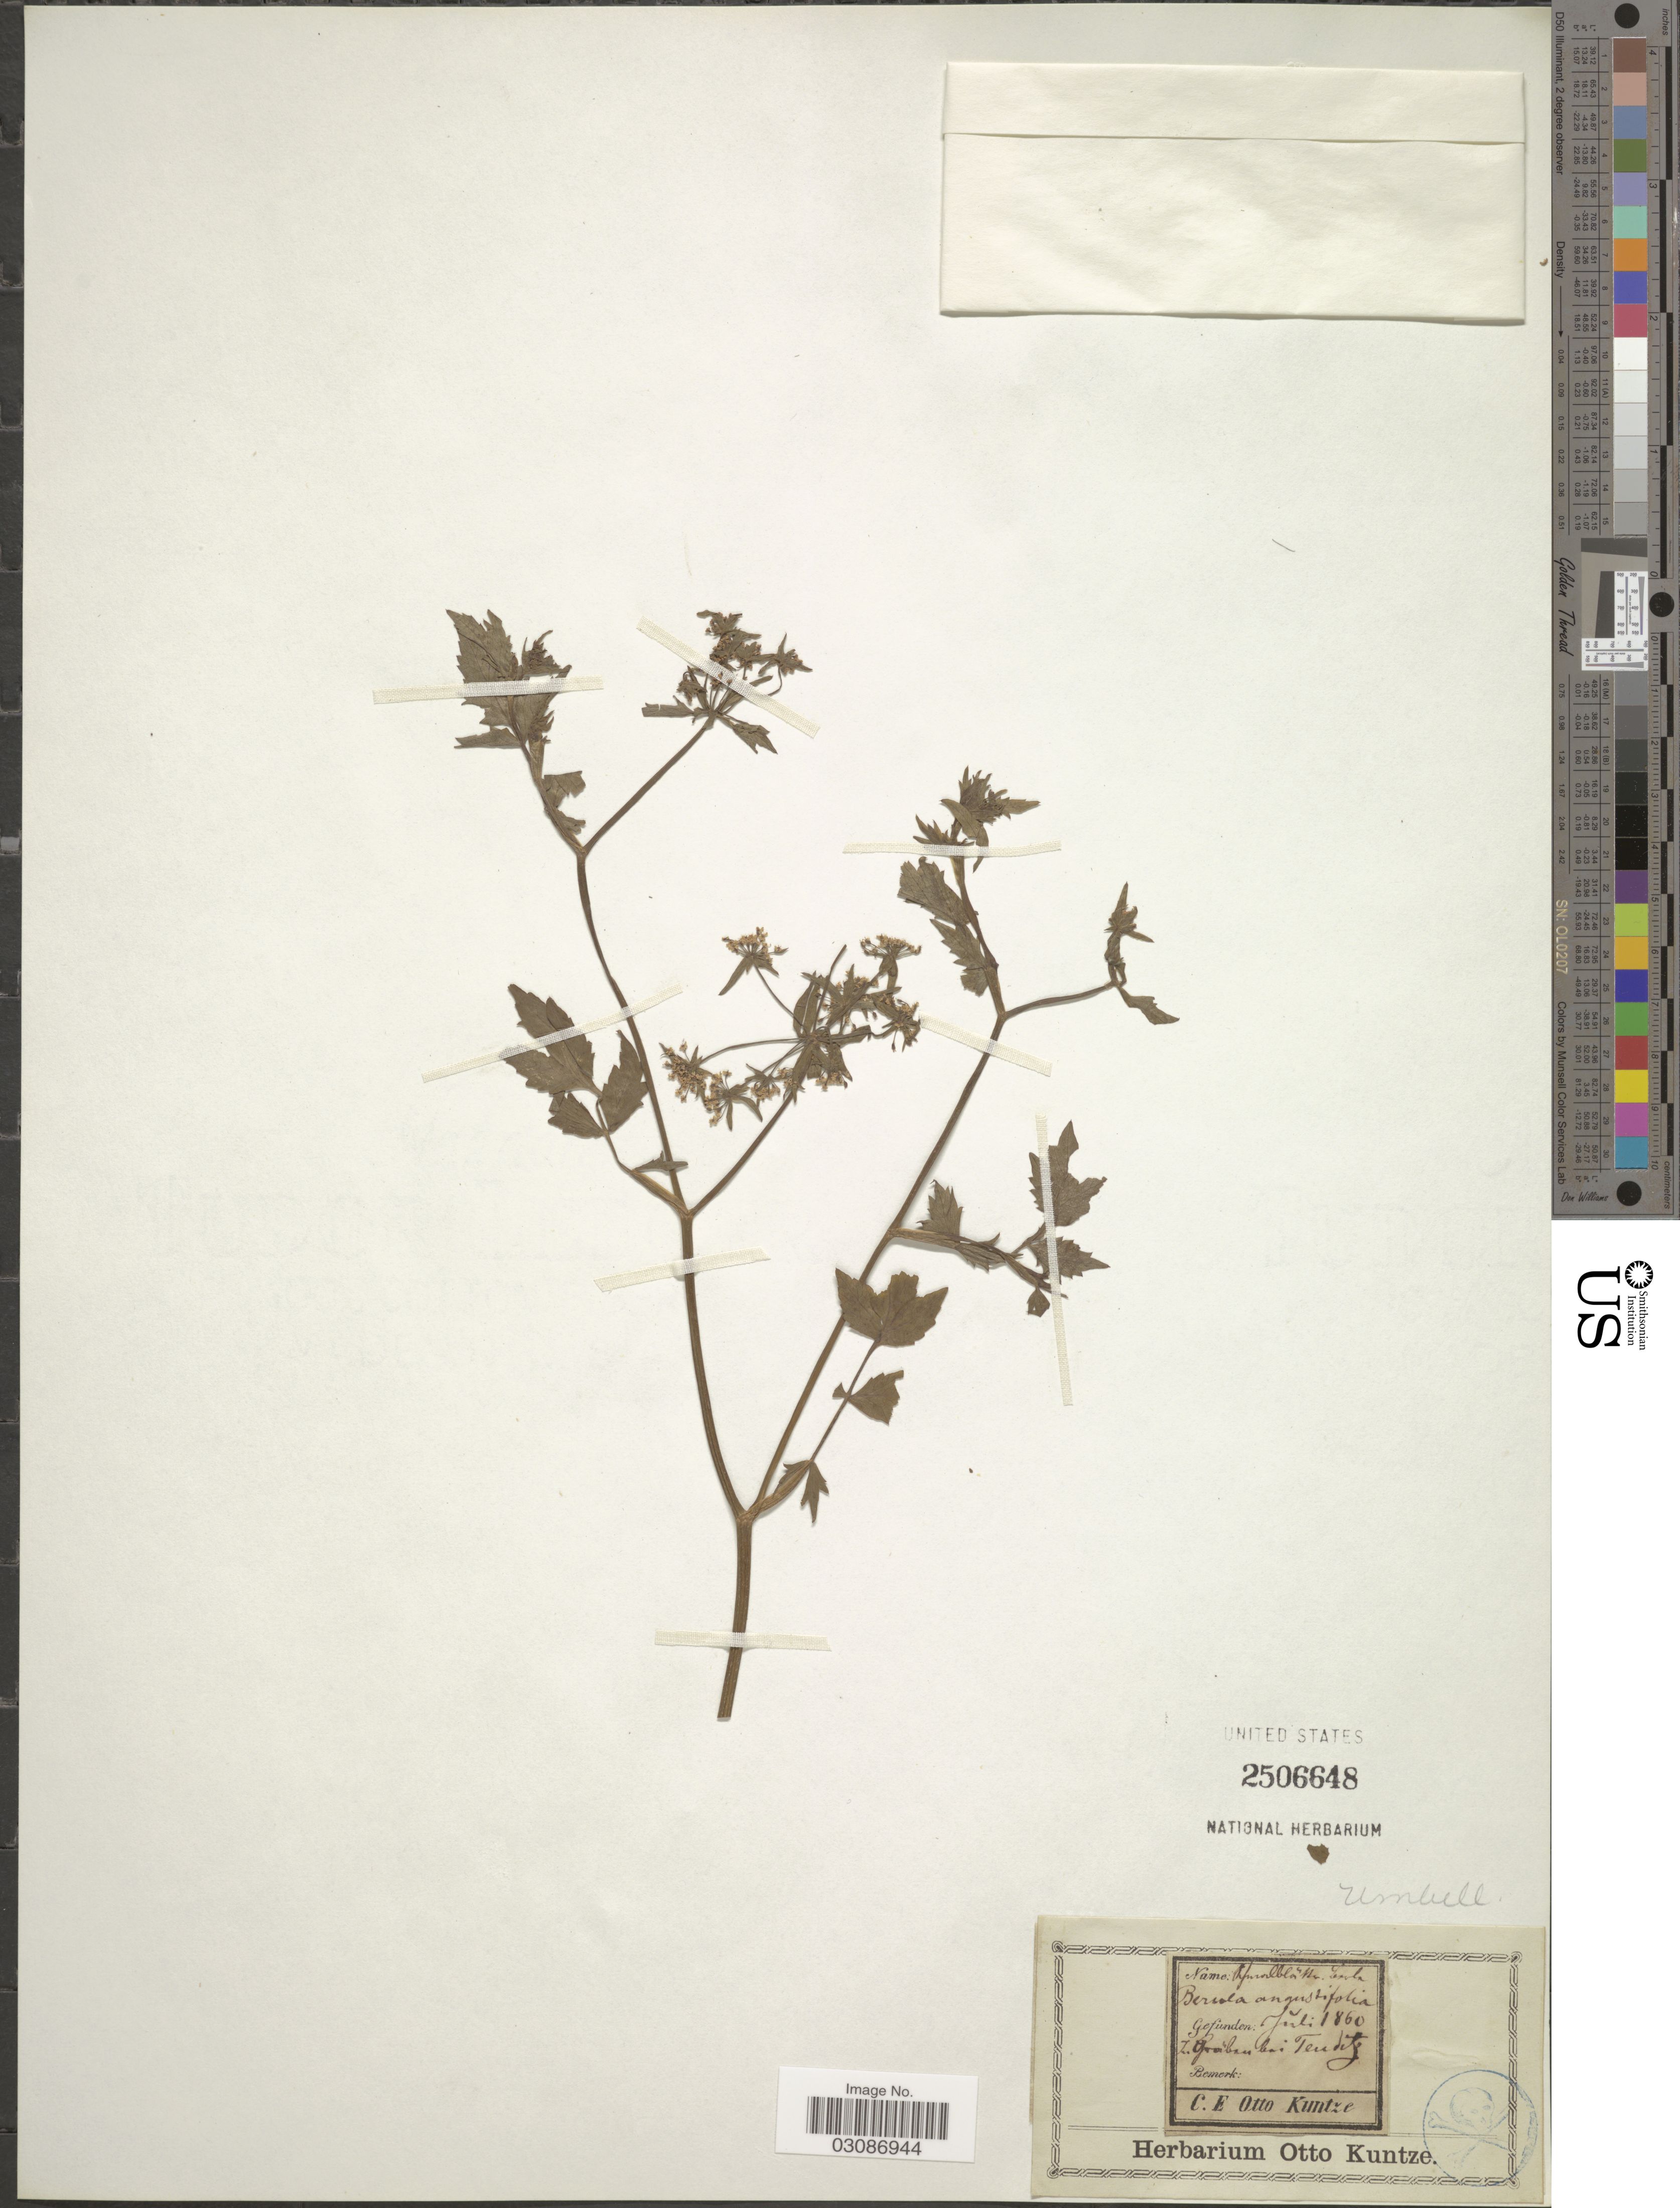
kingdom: Plantae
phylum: Tracheophyta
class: Magnoliopsida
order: Apiales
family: Apiaceae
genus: Berula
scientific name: Berula angustifolia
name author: Mert. & W.D.J. Koch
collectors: C.E.O. Kuntze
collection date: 1860-07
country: Switzerland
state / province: Graubunden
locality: Bei Tenditz.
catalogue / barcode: US 2506648